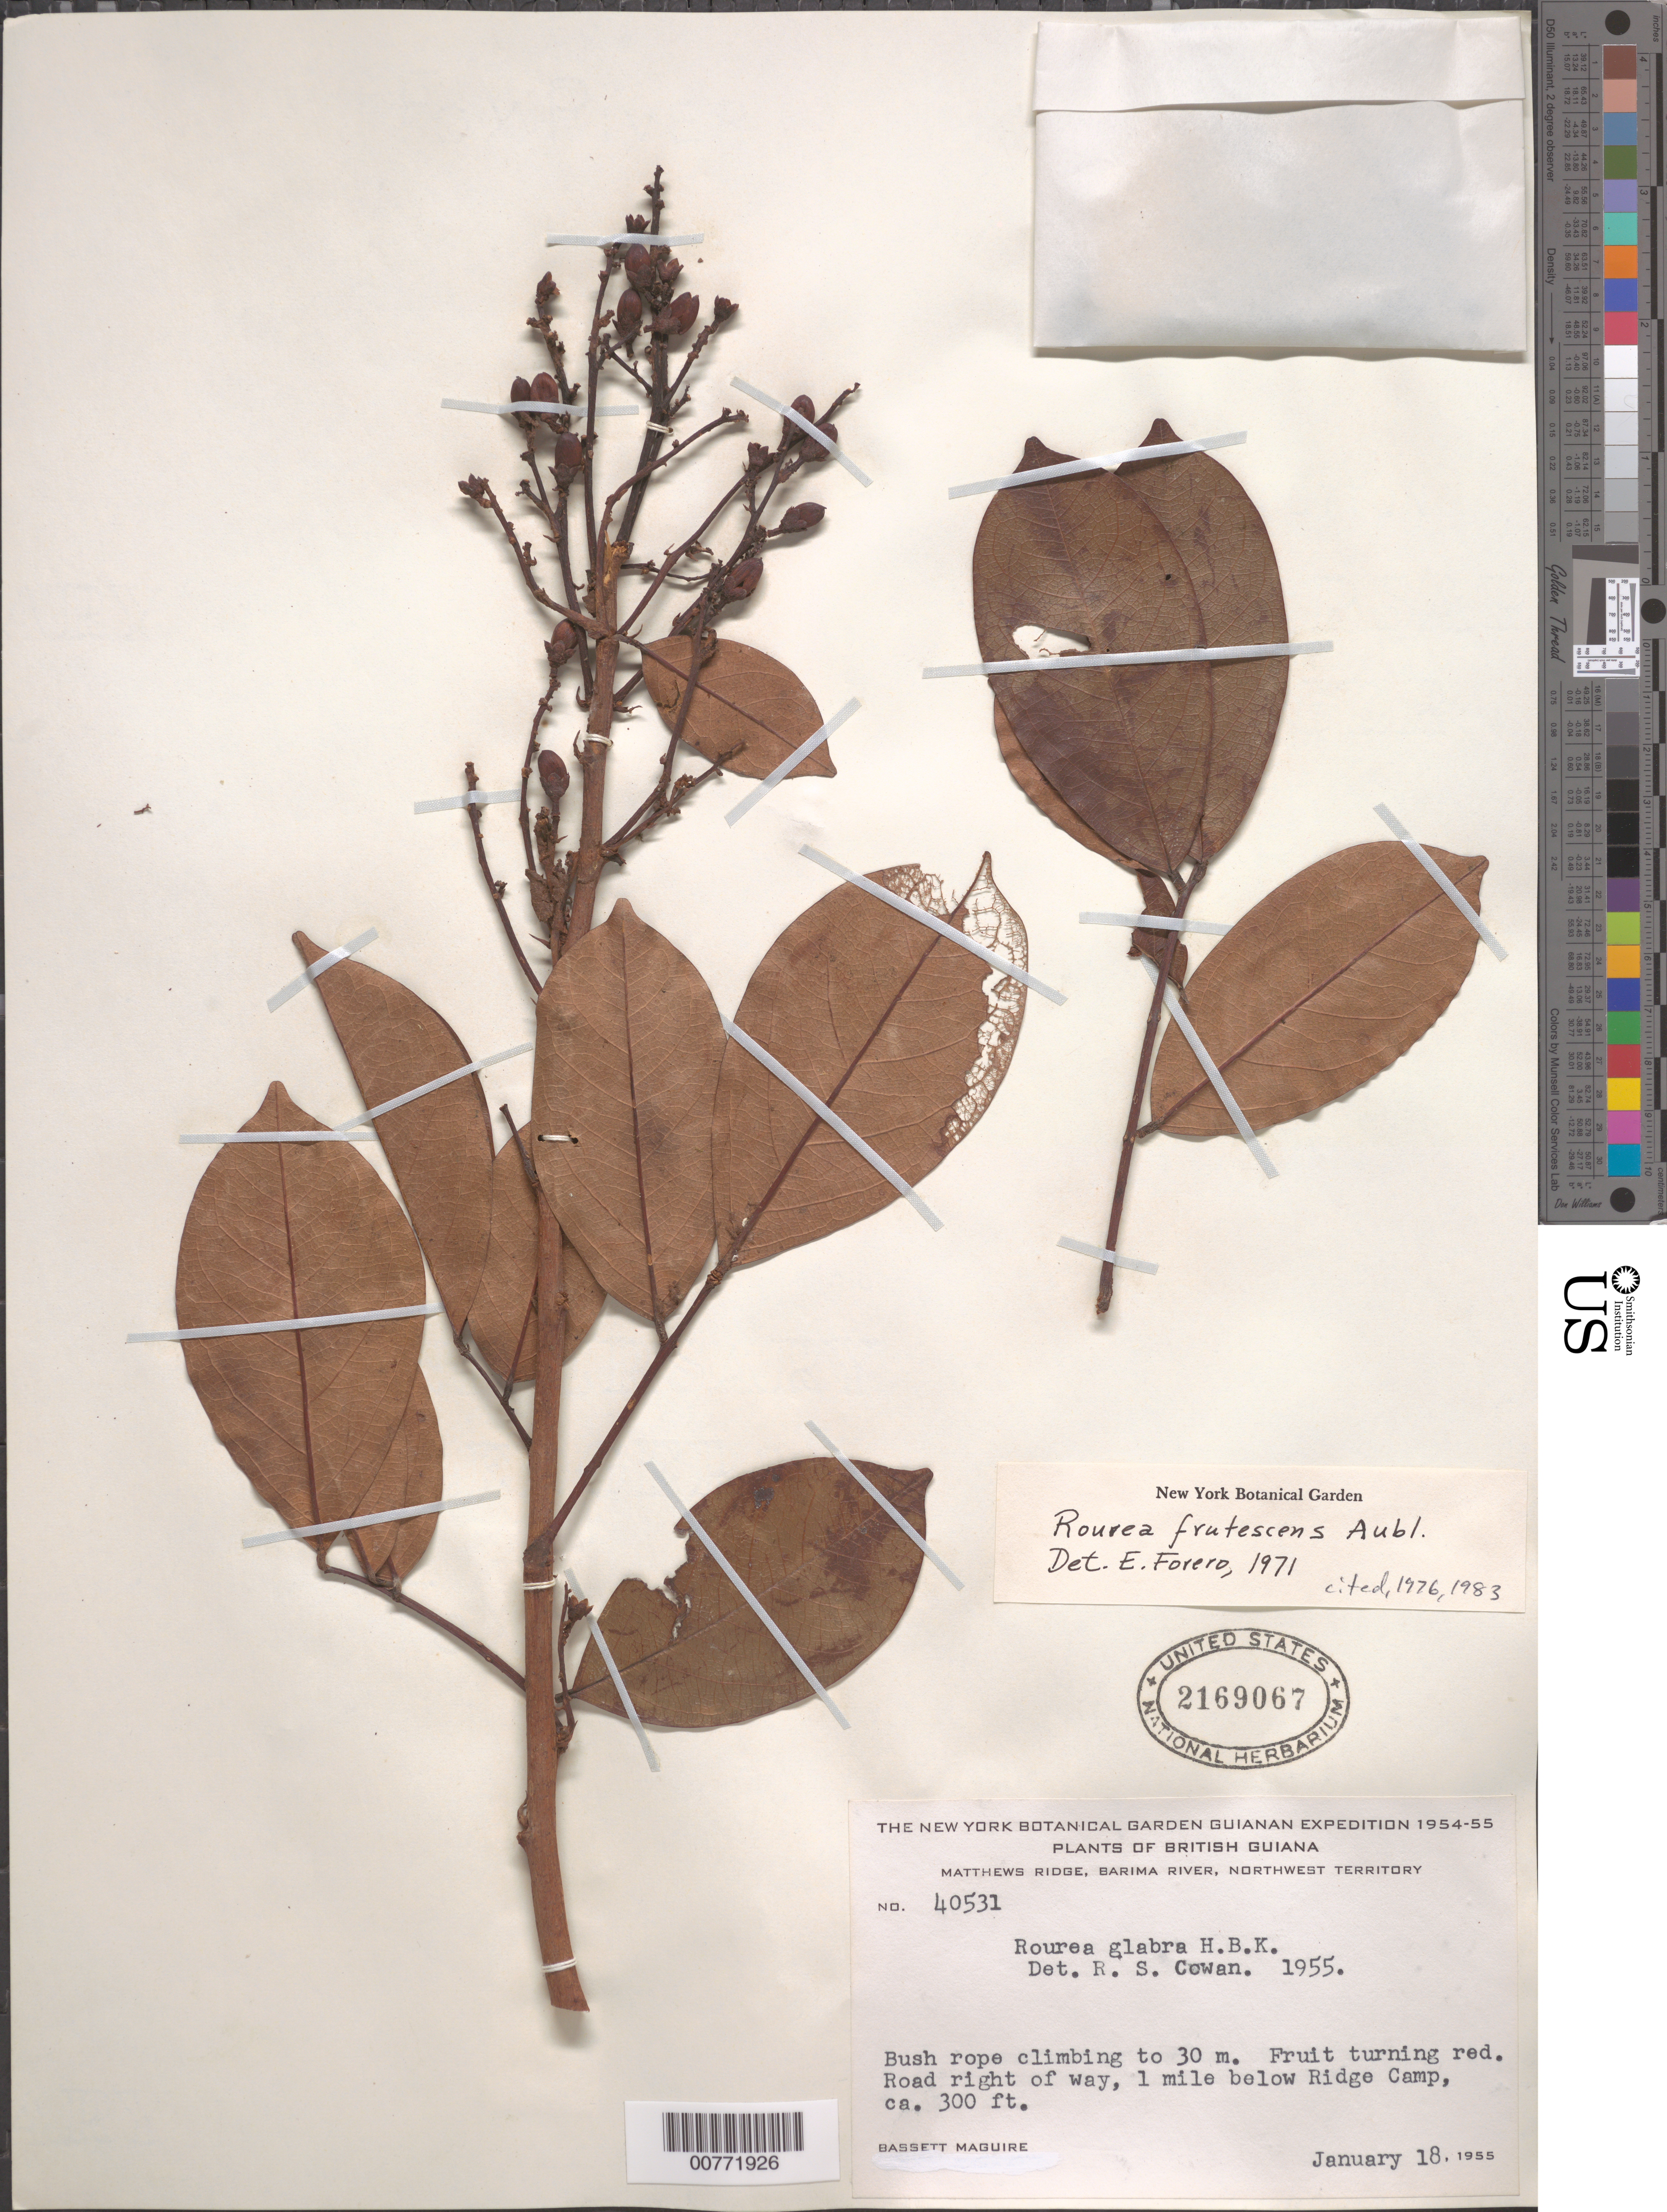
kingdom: Plantae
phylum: Tracheophyta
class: Magnoliopsida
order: Oxalidales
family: Connaraceae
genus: Rourea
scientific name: Rourea frutescens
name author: Aubl.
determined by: Forero, E.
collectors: B. Maguire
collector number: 40531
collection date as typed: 18-Jan-55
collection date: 1955-01-18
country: Guyana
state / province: Barima-Waini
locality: Barima R., Matthews Ridge, 1 mi. below Ridge Camp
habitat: Near road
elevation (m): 91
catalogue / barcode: US 2169067